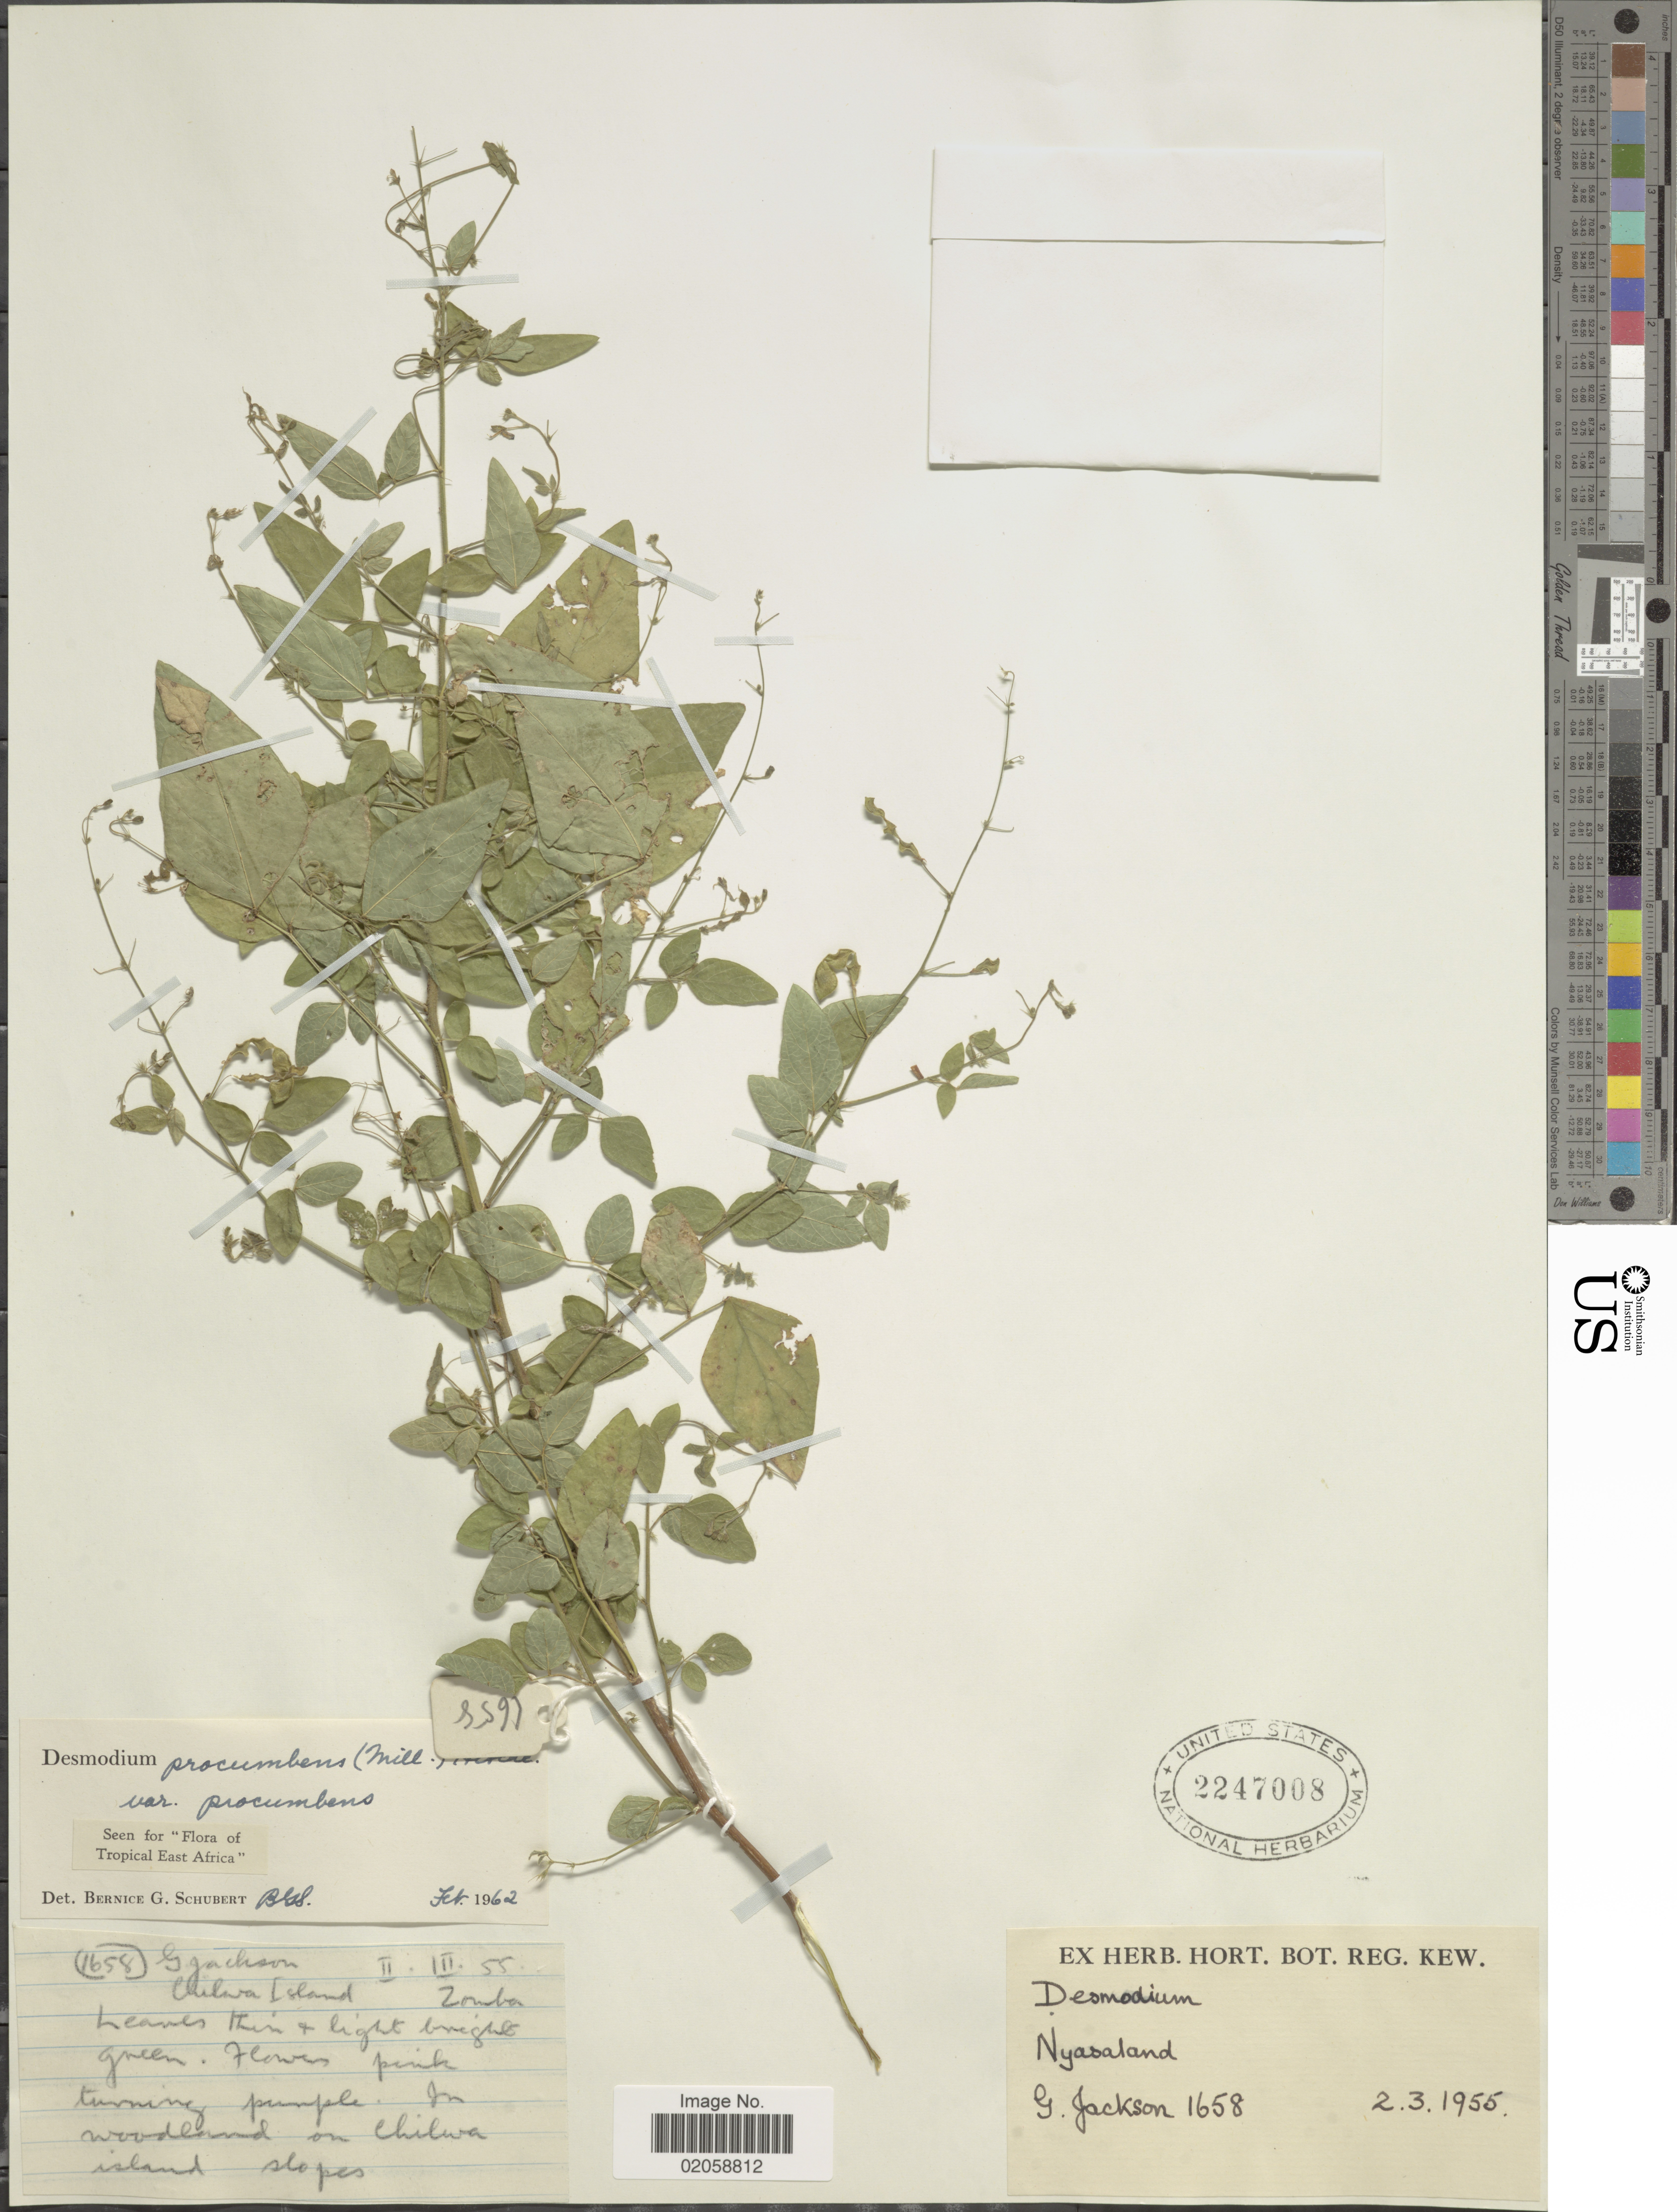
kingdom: Plantae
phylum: Tracheophyta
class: Magnoliopsida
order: Fabales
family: Fabaceae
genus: Desmodium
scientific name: Desmodium procumbens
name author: (Mill.) Hitchc.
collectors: G. Jackson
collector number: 1658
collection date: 1955-03-02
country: Malawi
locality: Nyasaland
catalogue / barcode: US 2247008